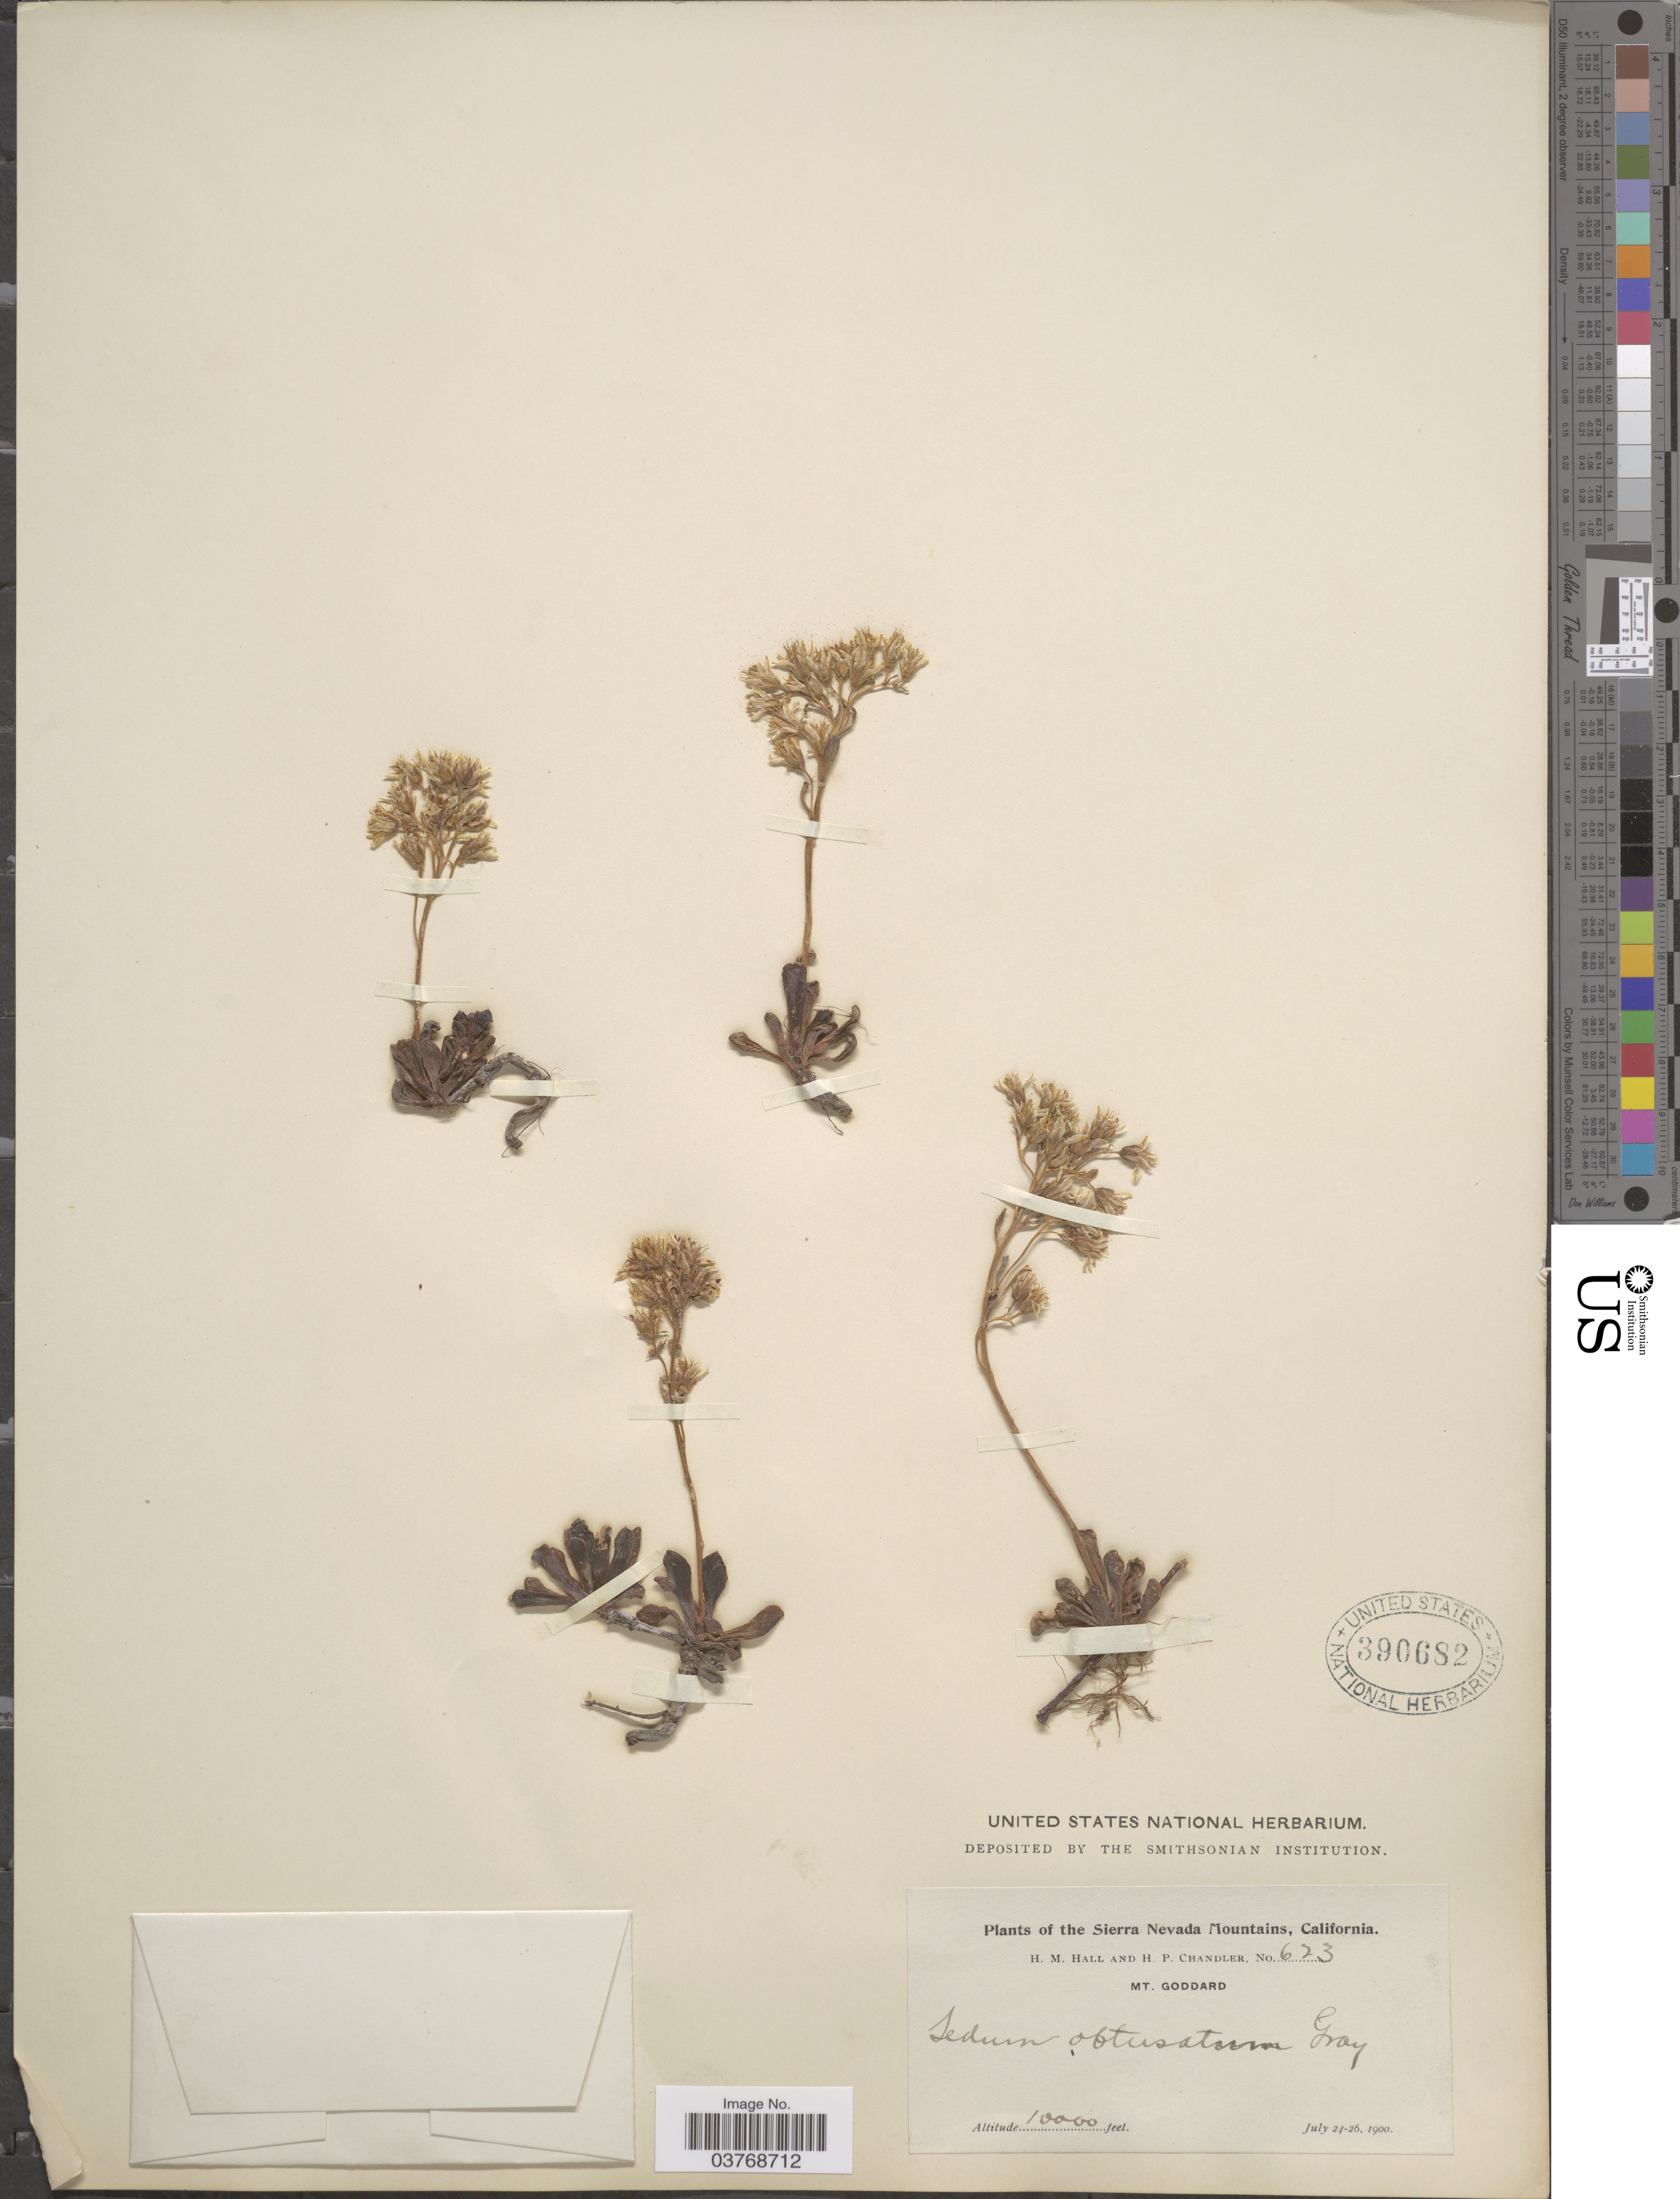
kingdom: Plantae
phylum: Tracheophyta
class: Magnoliopsida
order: Saxifragales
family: Crassulaceae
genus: Sedum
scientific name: Sedum obtusatum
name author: A. Gray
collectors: H. M. Hall & H. Chandler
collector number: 623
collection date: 1900-07-24/1900-07-26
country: United States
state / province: California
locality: The Sierra Nevada Mountains. Mt. Goddard.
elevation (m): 3048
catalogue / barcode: US 390682